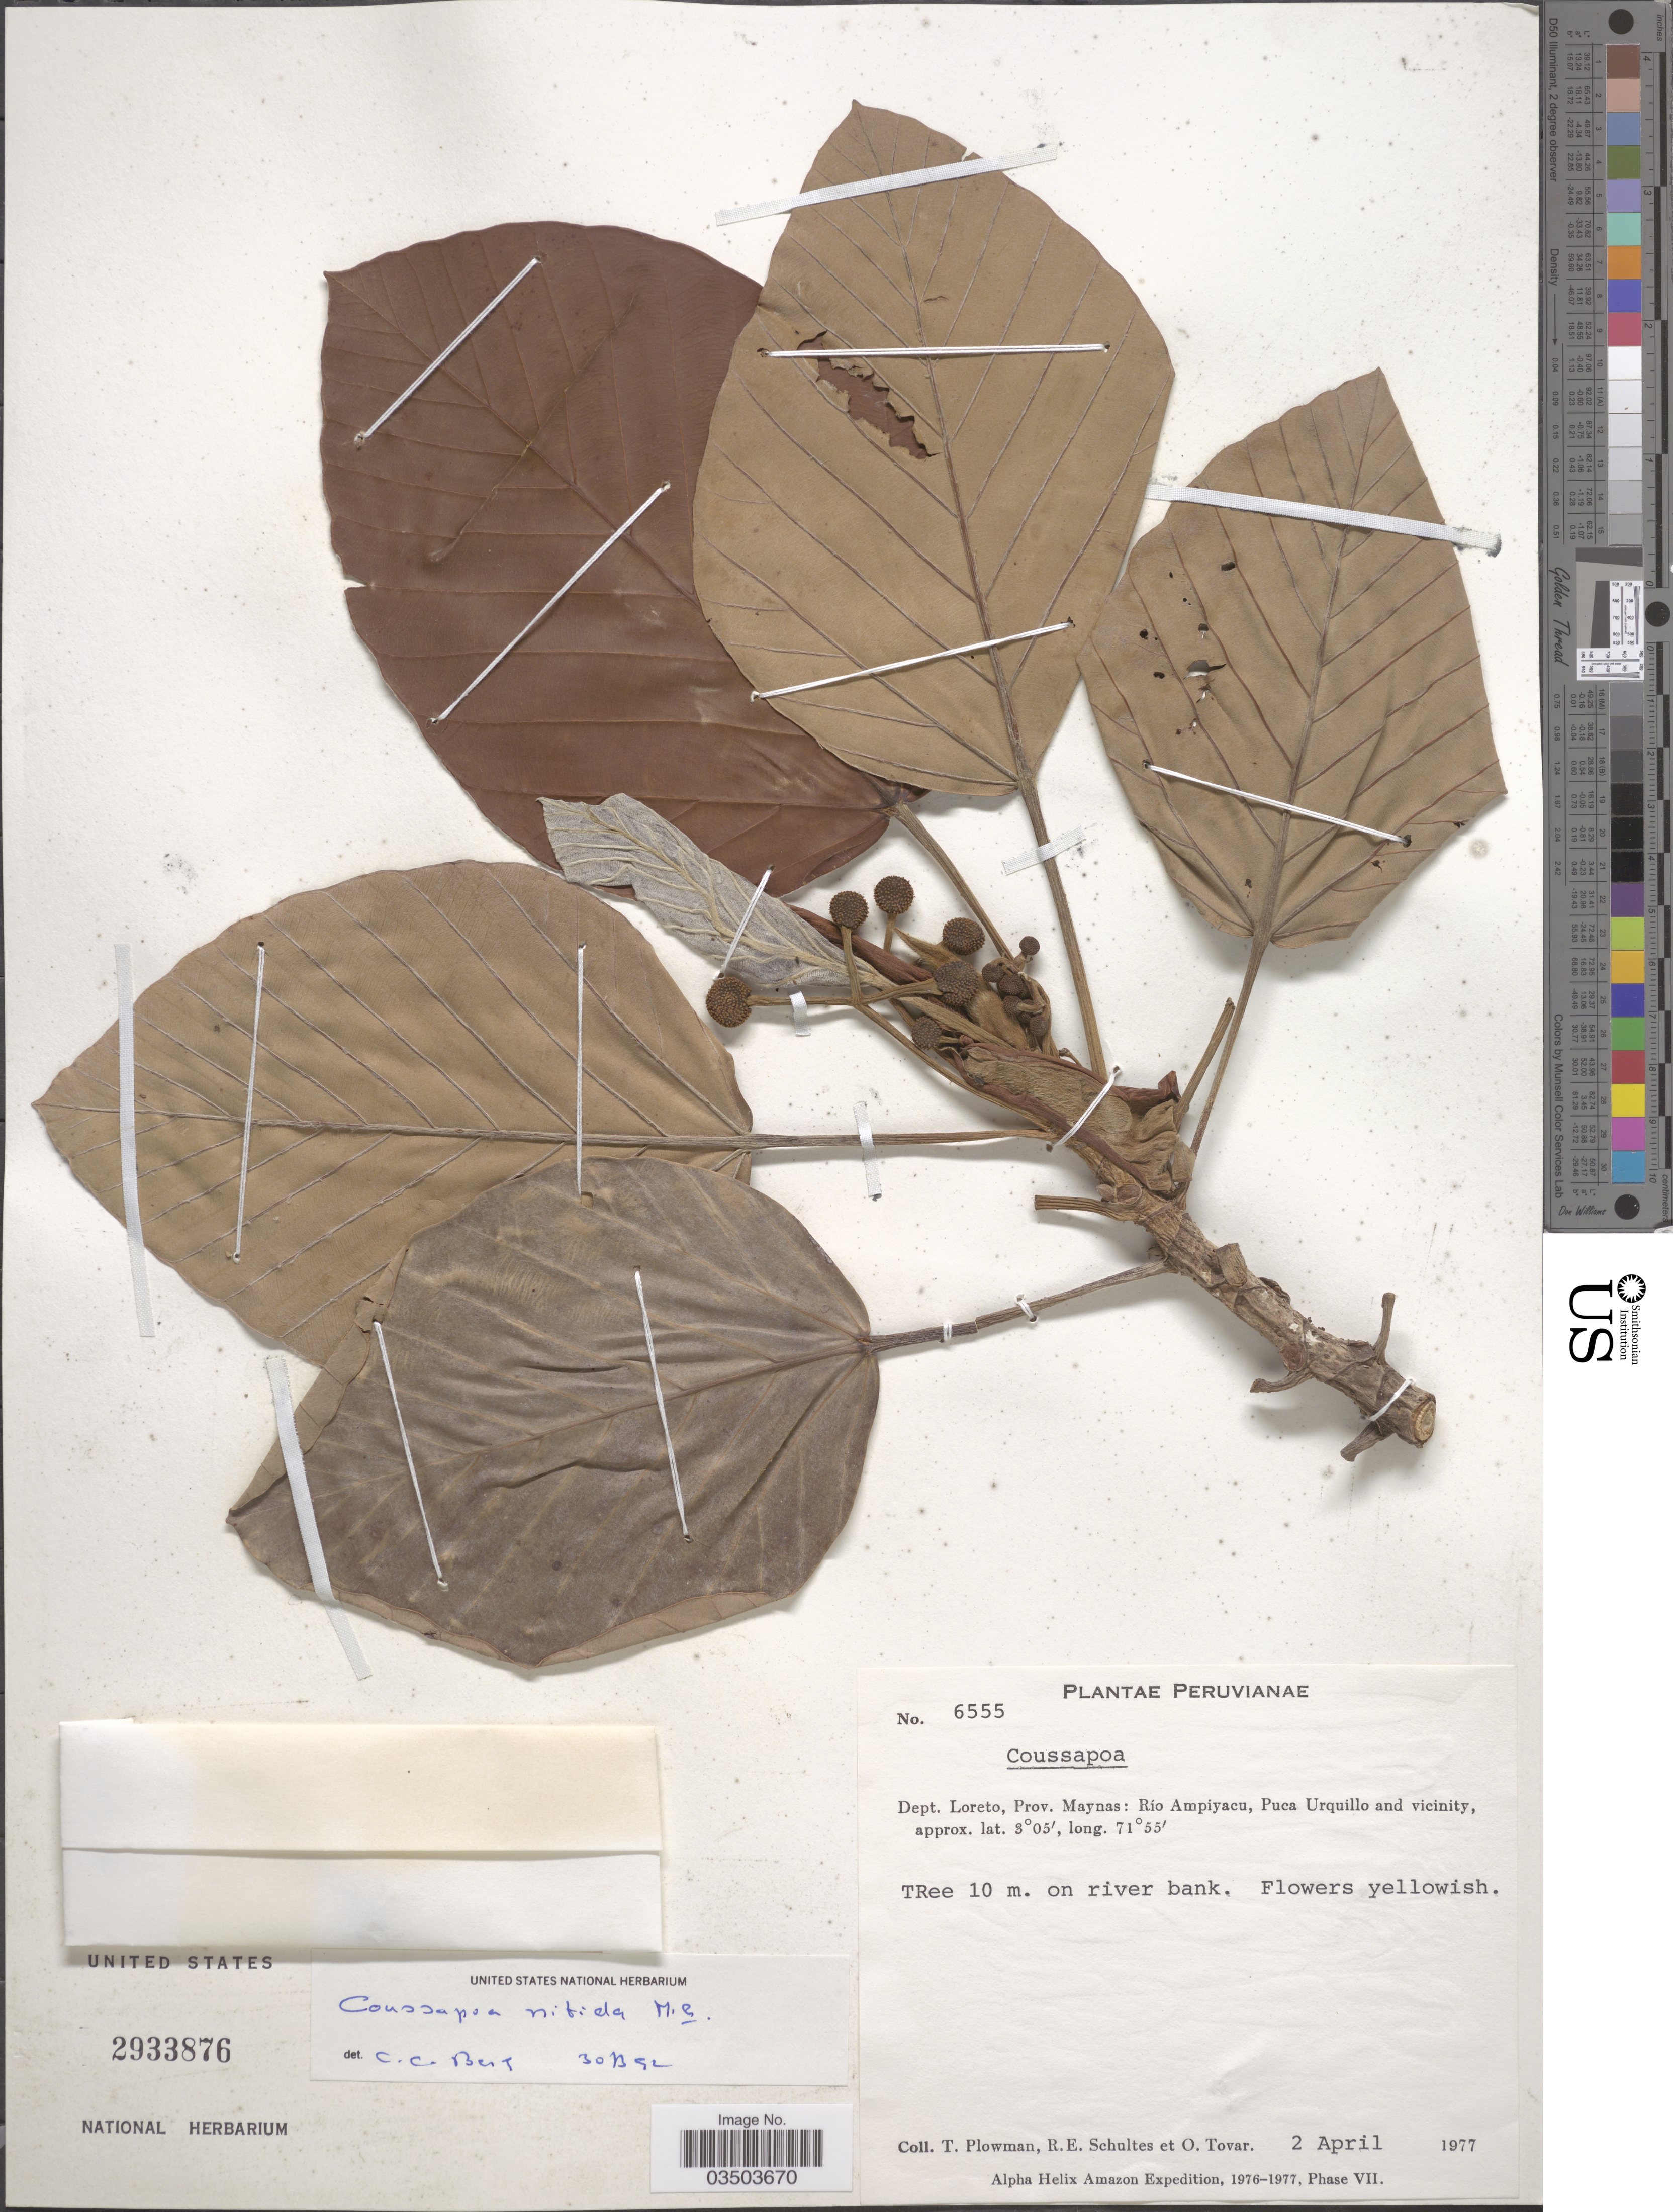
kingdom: Plantae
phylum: Tracheophyta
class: Magnoliopsida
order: Rosales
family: Urticaceae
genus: Coussapoa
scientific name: Coussapoa nitida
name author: Miq.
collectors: T. Plowman, R. E. Schultes & Ó. Tovar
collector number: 6555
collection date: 1977-04-02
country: Peru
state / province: Loreto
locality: Dept. Loreto, Prov. Maynas: Río Ampiyacu, Puca Urquillo and vicinity.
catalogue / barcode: US 2933876